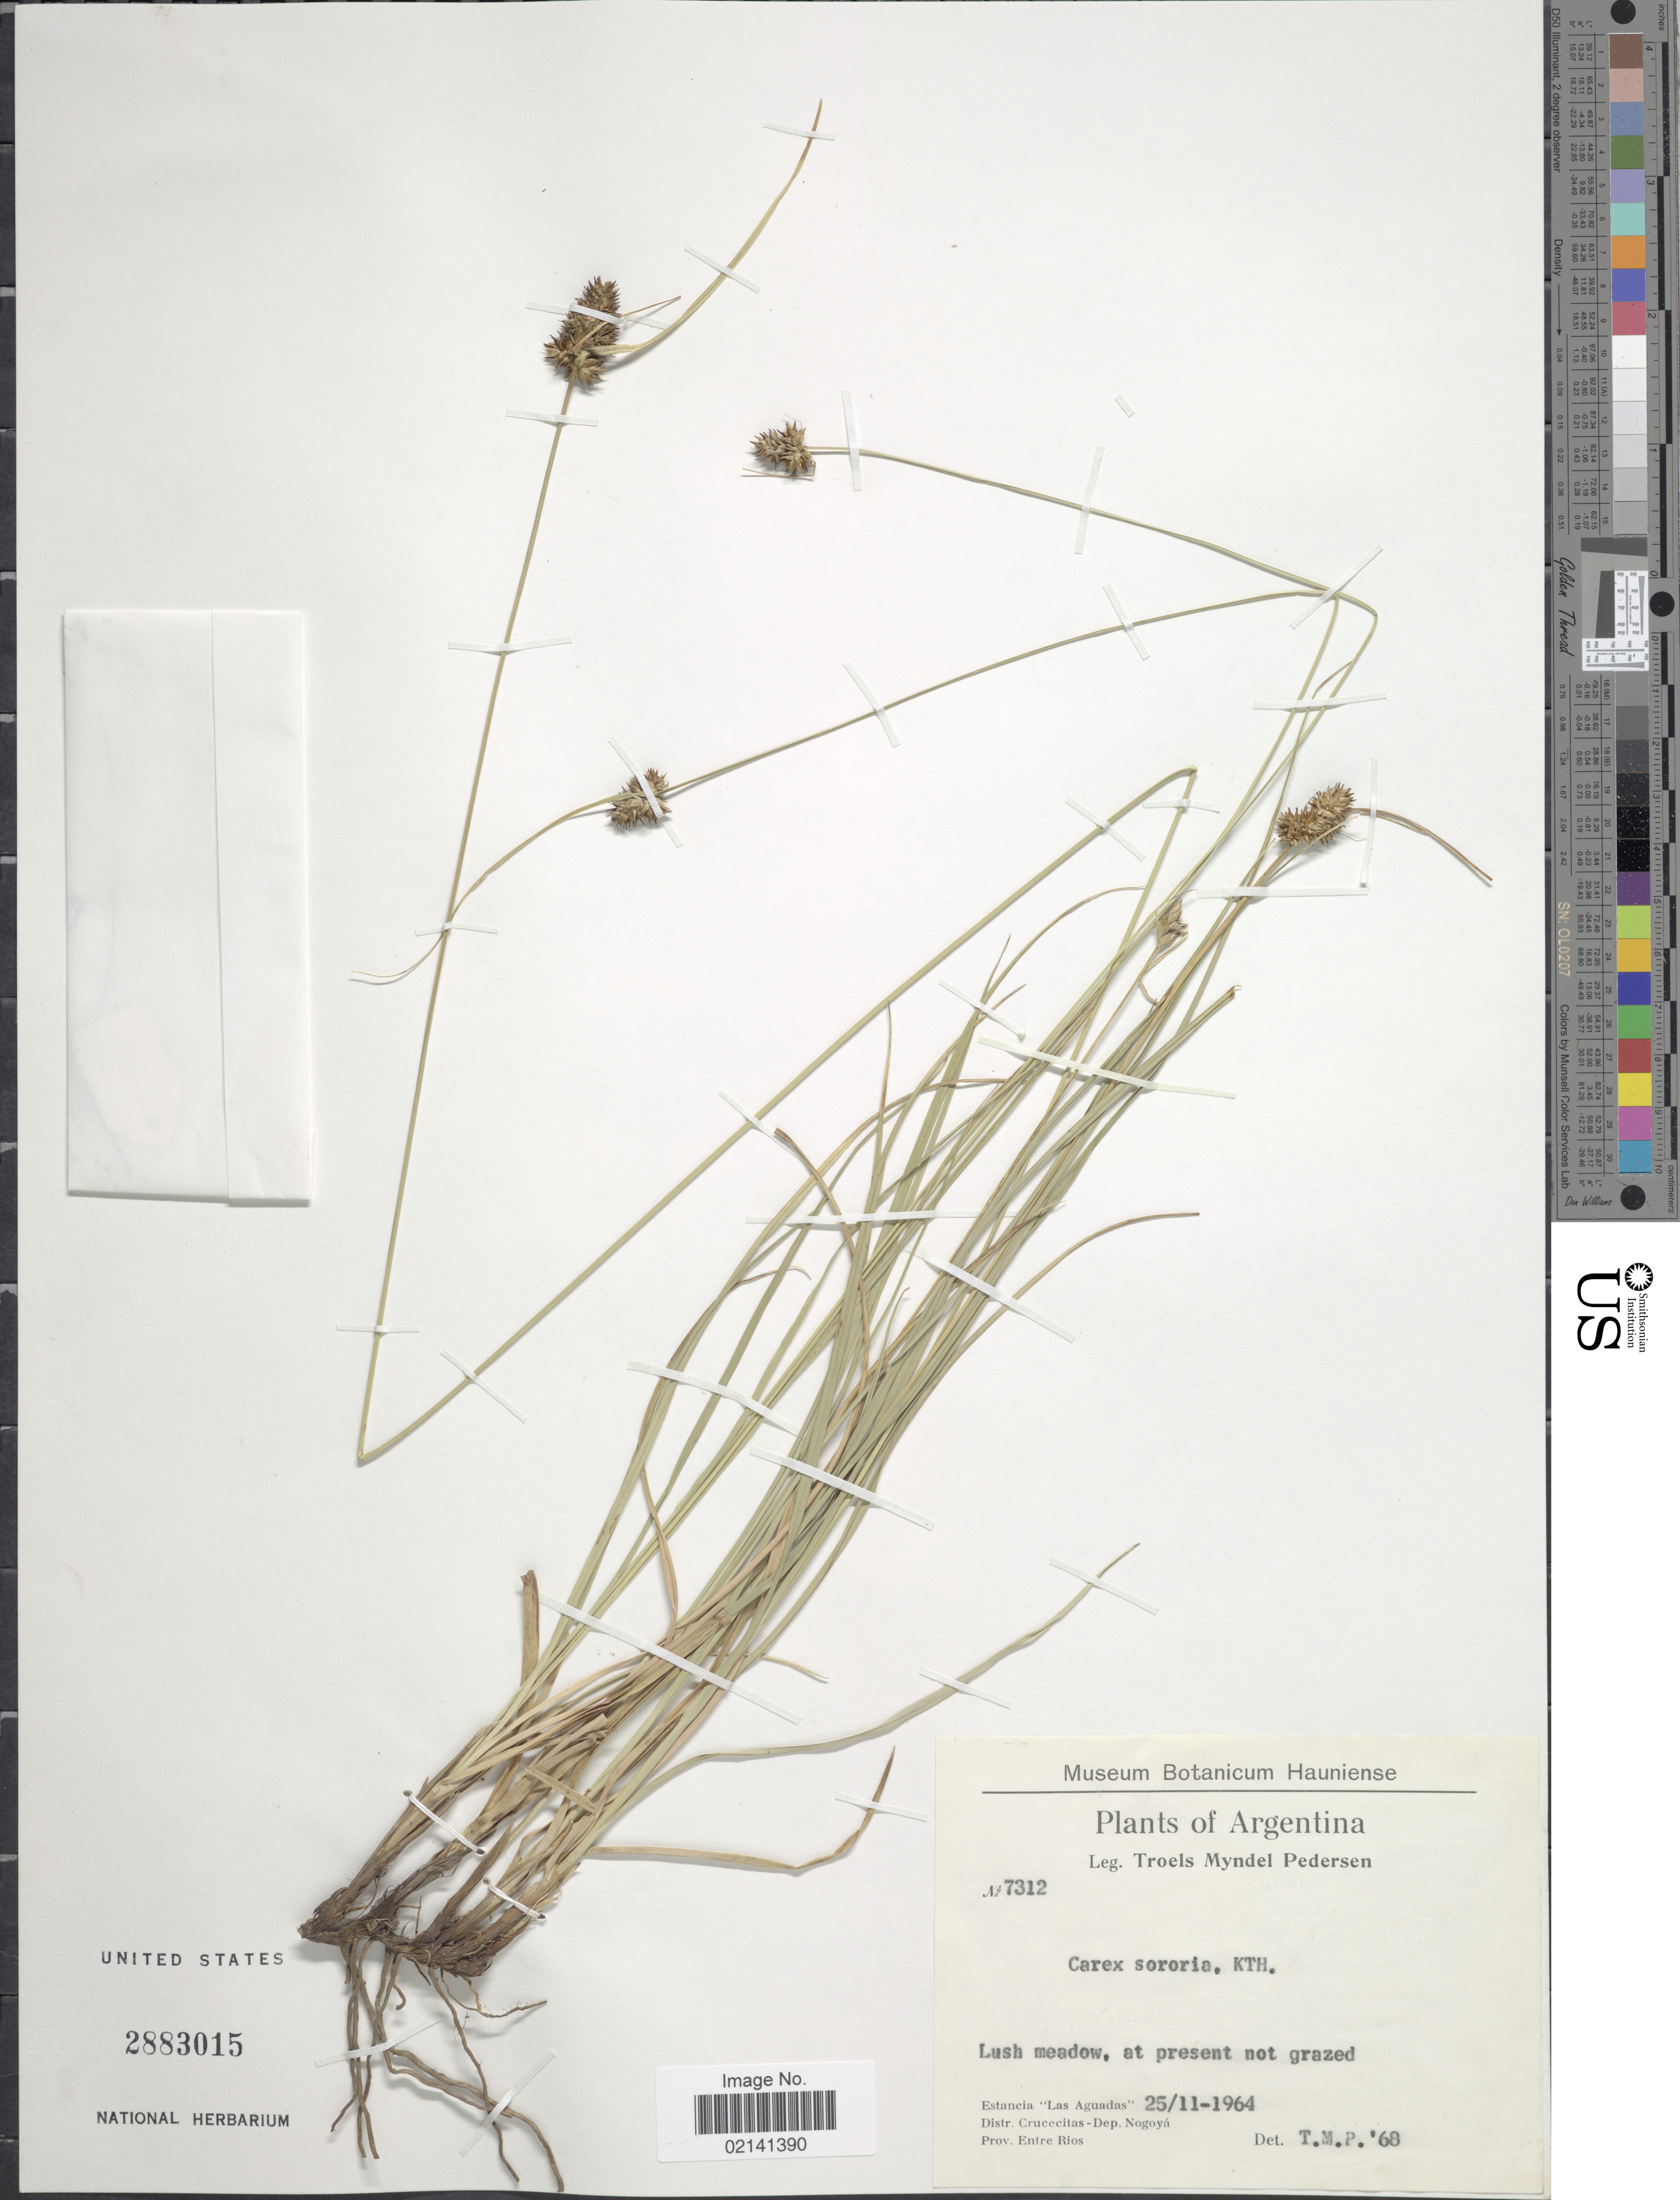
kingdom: Plantae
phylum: Tracheophyta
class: Liliopsida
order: Poales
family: Cyperaceae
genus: Carex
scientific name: Carex sororia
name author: Kunth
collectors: T. Pederson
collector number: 7312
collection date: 1964-11-25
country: Argentina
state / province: Entre Rios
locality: Argentina, Lush meadow, at present not grazed. Estancia "Las Aguadas", Distr. Crucecitas - Dep. Nogoya, Prov. Entre Rios.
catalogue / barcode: US 2883015